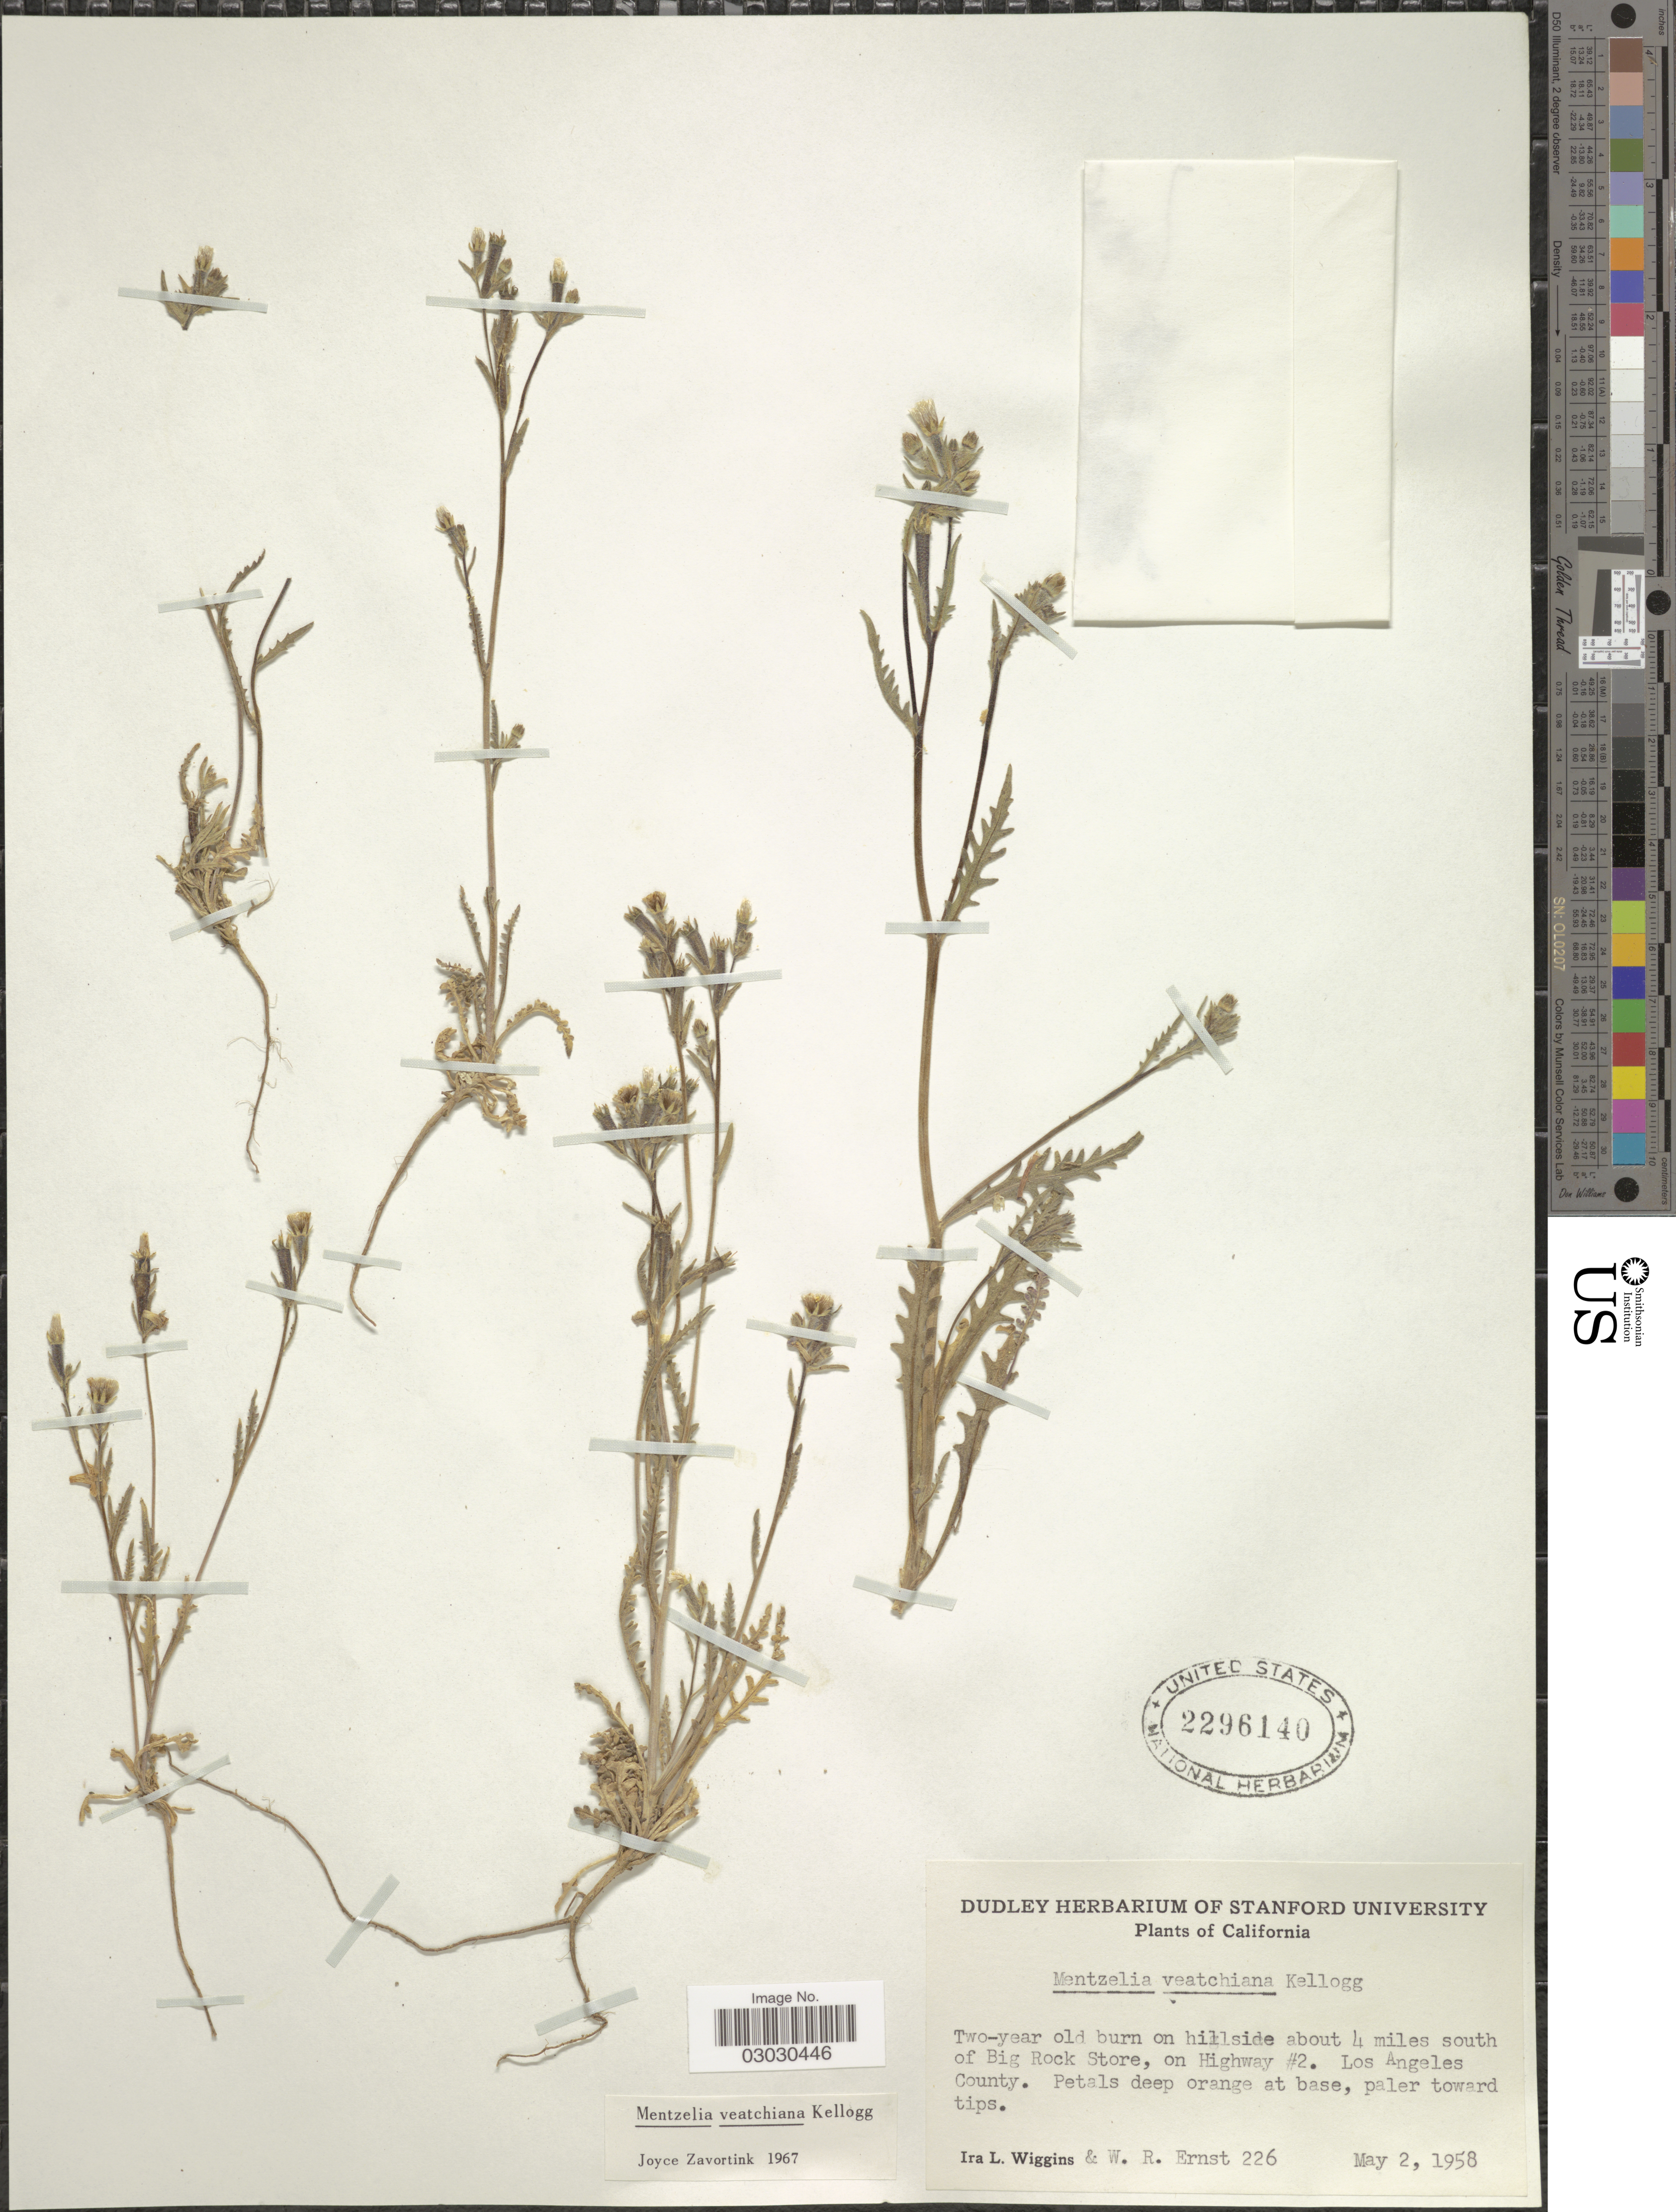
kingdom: Plantae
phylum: Tracheophyta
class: Magnoliopsida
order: Cornales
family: Loasaceae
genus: Mentzelia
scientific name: Mentzelia veatchiana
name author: Kellogg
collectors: I. L. Wiggins & W. R. Ernst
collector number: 226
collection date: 1958-05-02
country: United States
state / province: California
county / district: Los Angeles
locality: Two-year old burn on hillside about 4 miles south of Big Rock Store, on Highway #2. Los Angeles County.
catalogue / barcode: US 2296140